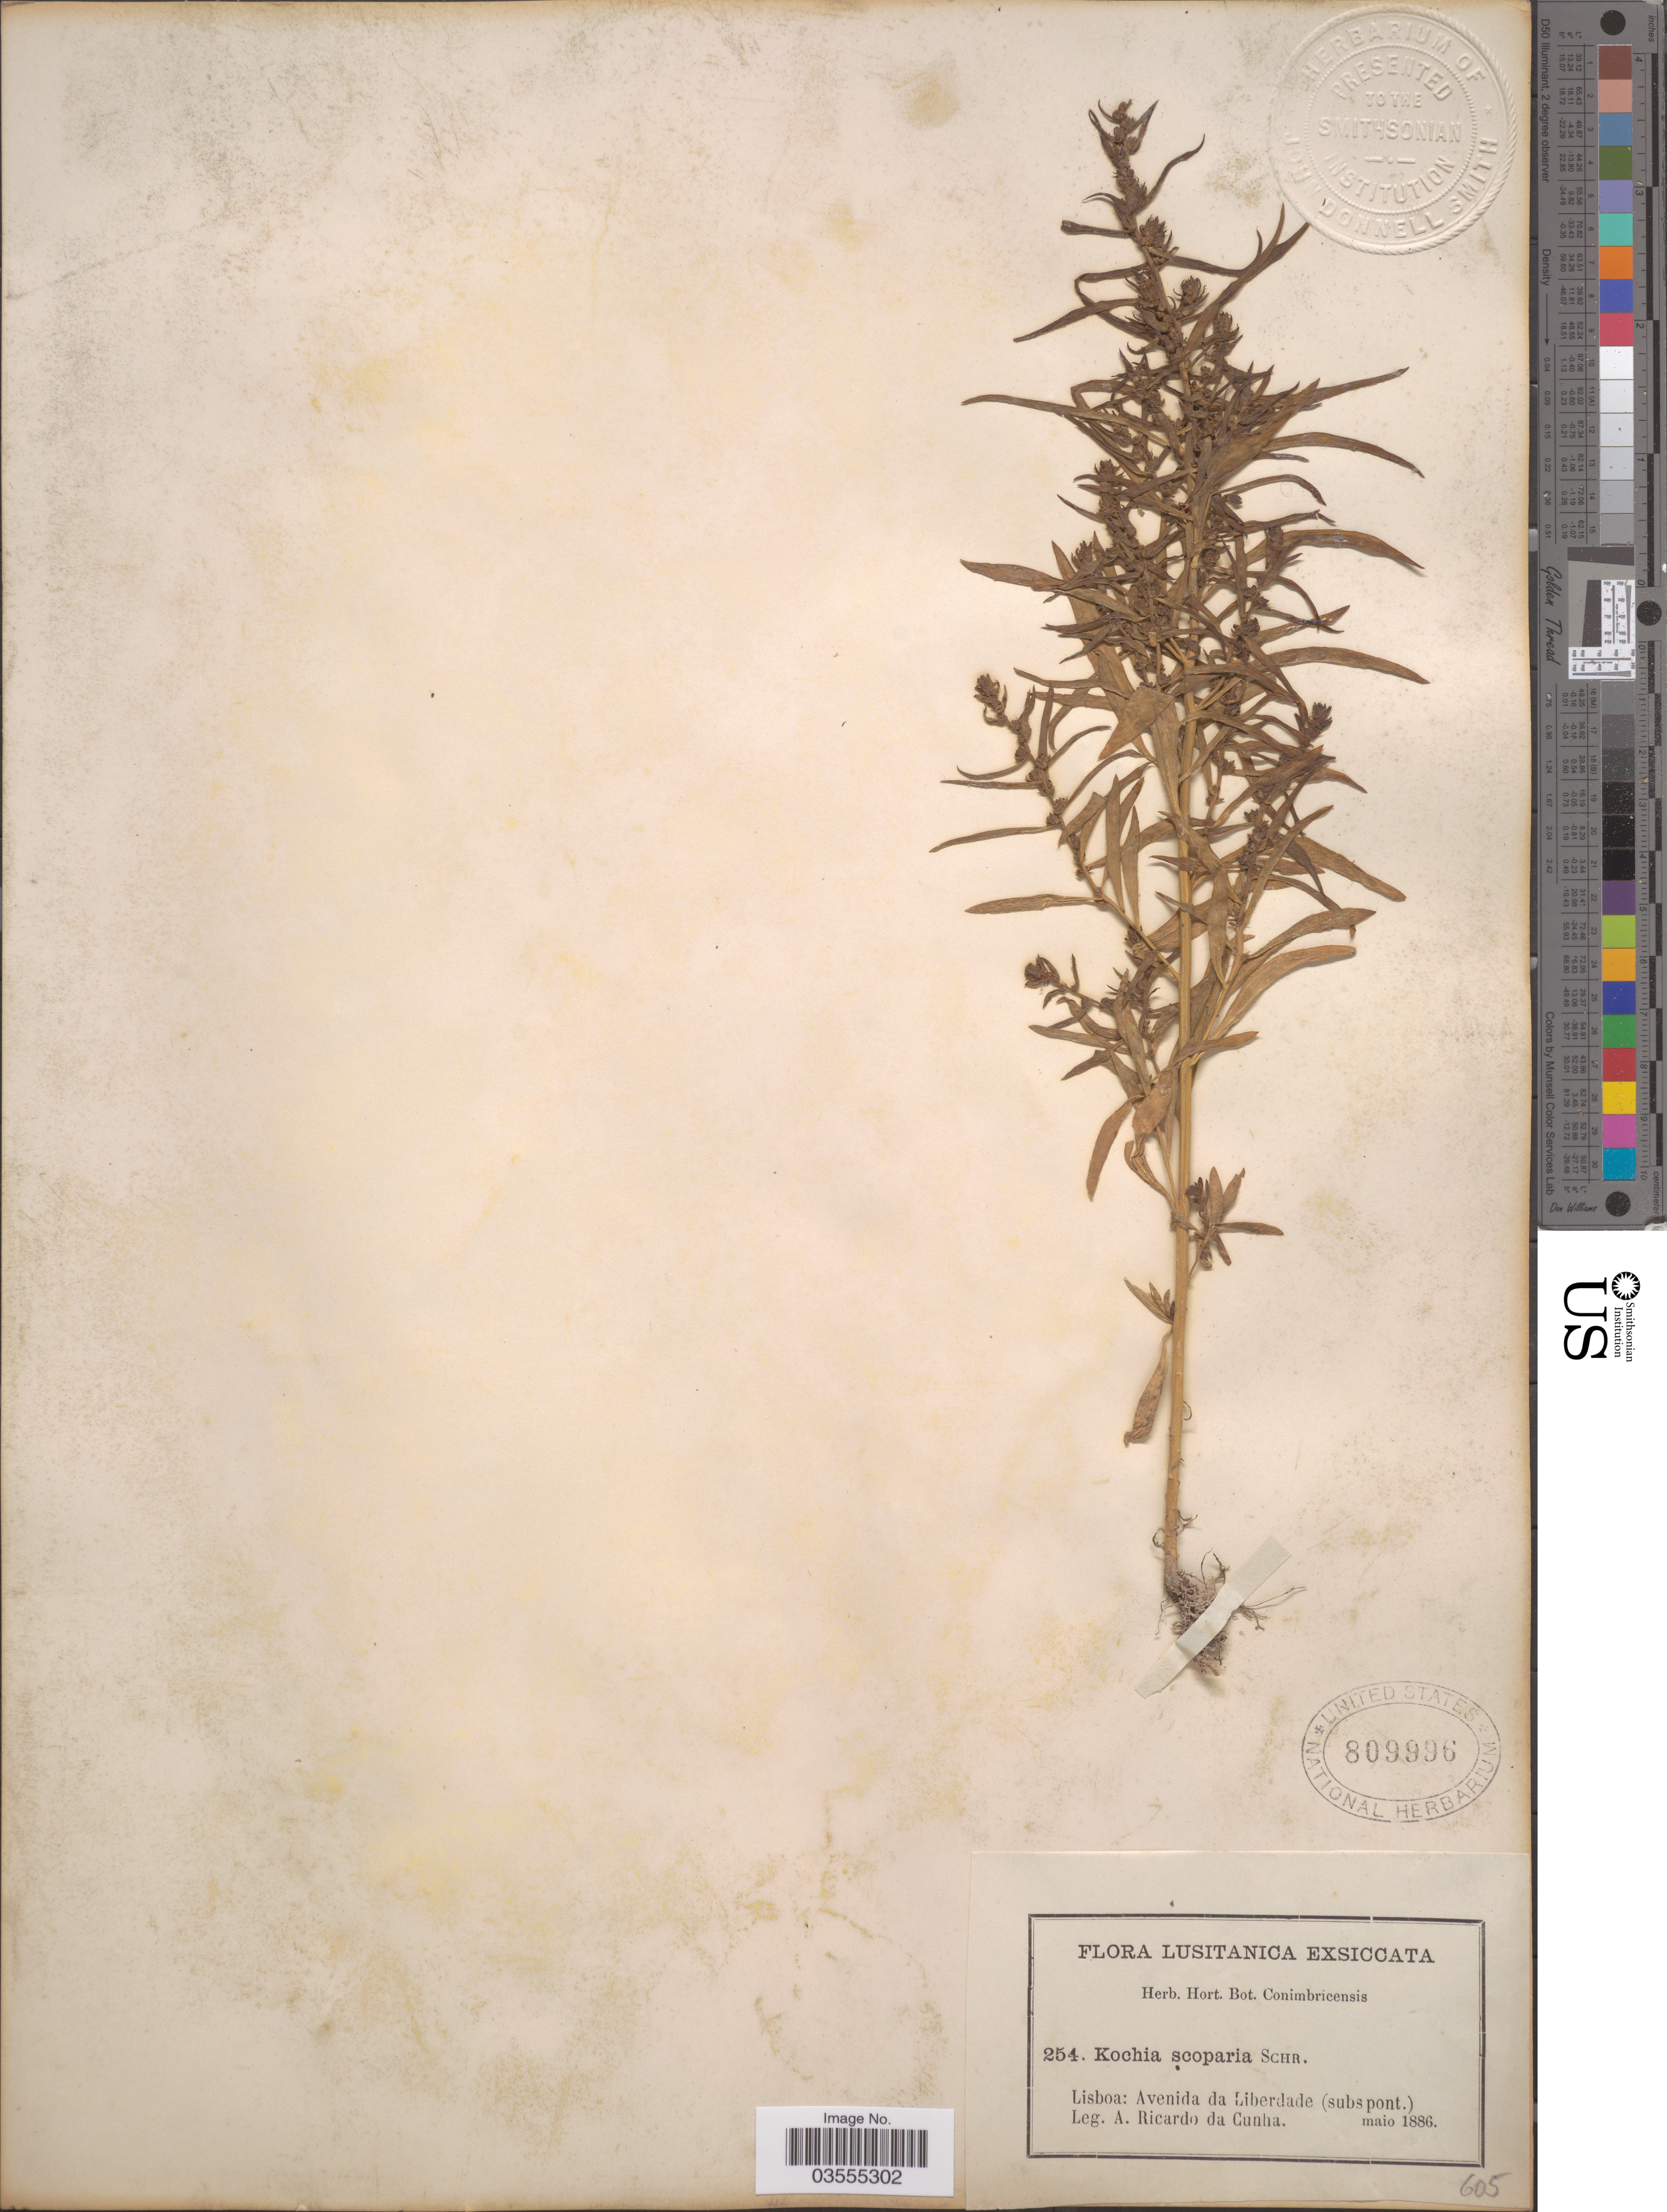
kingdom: Plantae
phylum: Tracheophyta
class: Magnoliopsida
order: Caryophyllales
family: Amaranthaceae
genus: Bassia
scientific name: Bassia scoparia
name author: (L.) Voss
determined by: U.S. National Herbarium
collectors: A. Da Cunha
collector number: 254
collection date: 1886-05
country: Portugal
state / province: Lisboa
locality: Lusitanica. Avenida da Liberdade (subspont.).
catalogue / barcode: US 809996